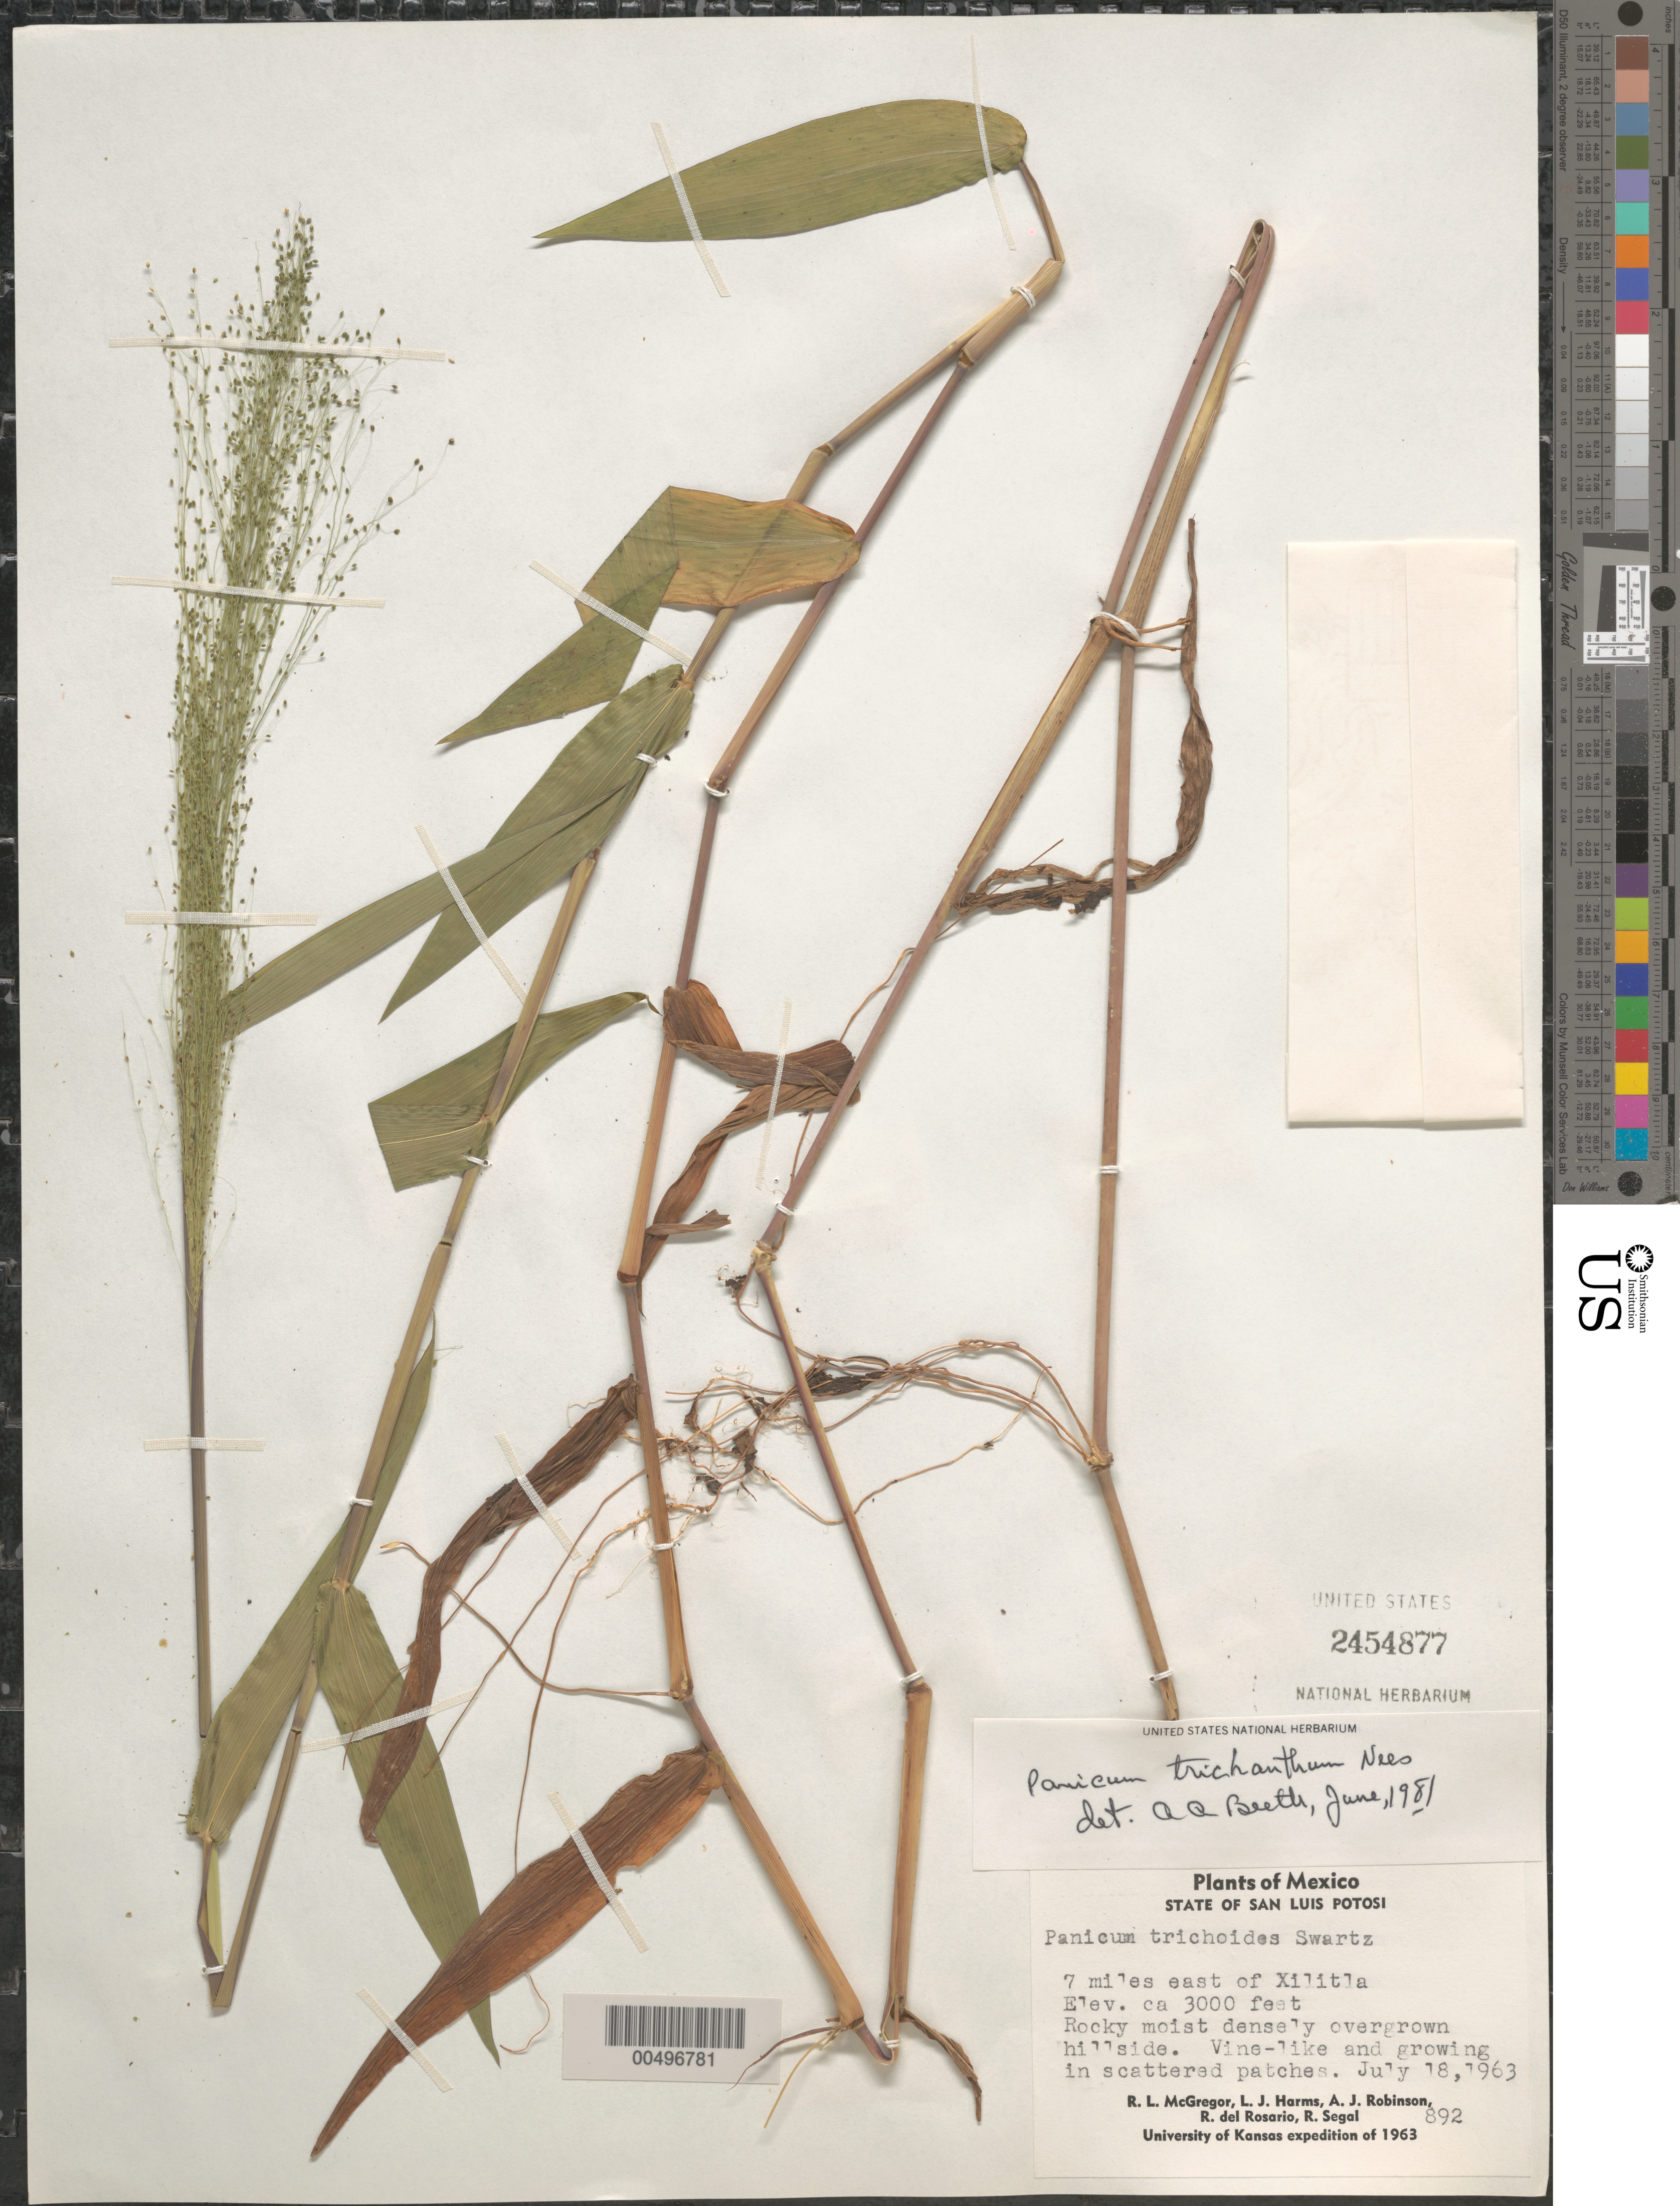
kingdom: Plantae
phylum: Tracheophyta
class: Liliopsida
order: Poales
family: Poaceae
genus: Panicum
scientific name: Panicum trichanthum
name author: Nees in Mart.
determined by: Beetle, Alan A.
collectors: R. McGregor, L. Harms, A. J. Robinson & R. Segal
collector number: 892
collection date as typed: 18 Jul 1963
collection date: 1963-07-18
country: Mexico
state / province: San Luis Potosi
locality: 7 mi E of Xilitla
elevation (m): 914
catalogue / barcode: US 2454877